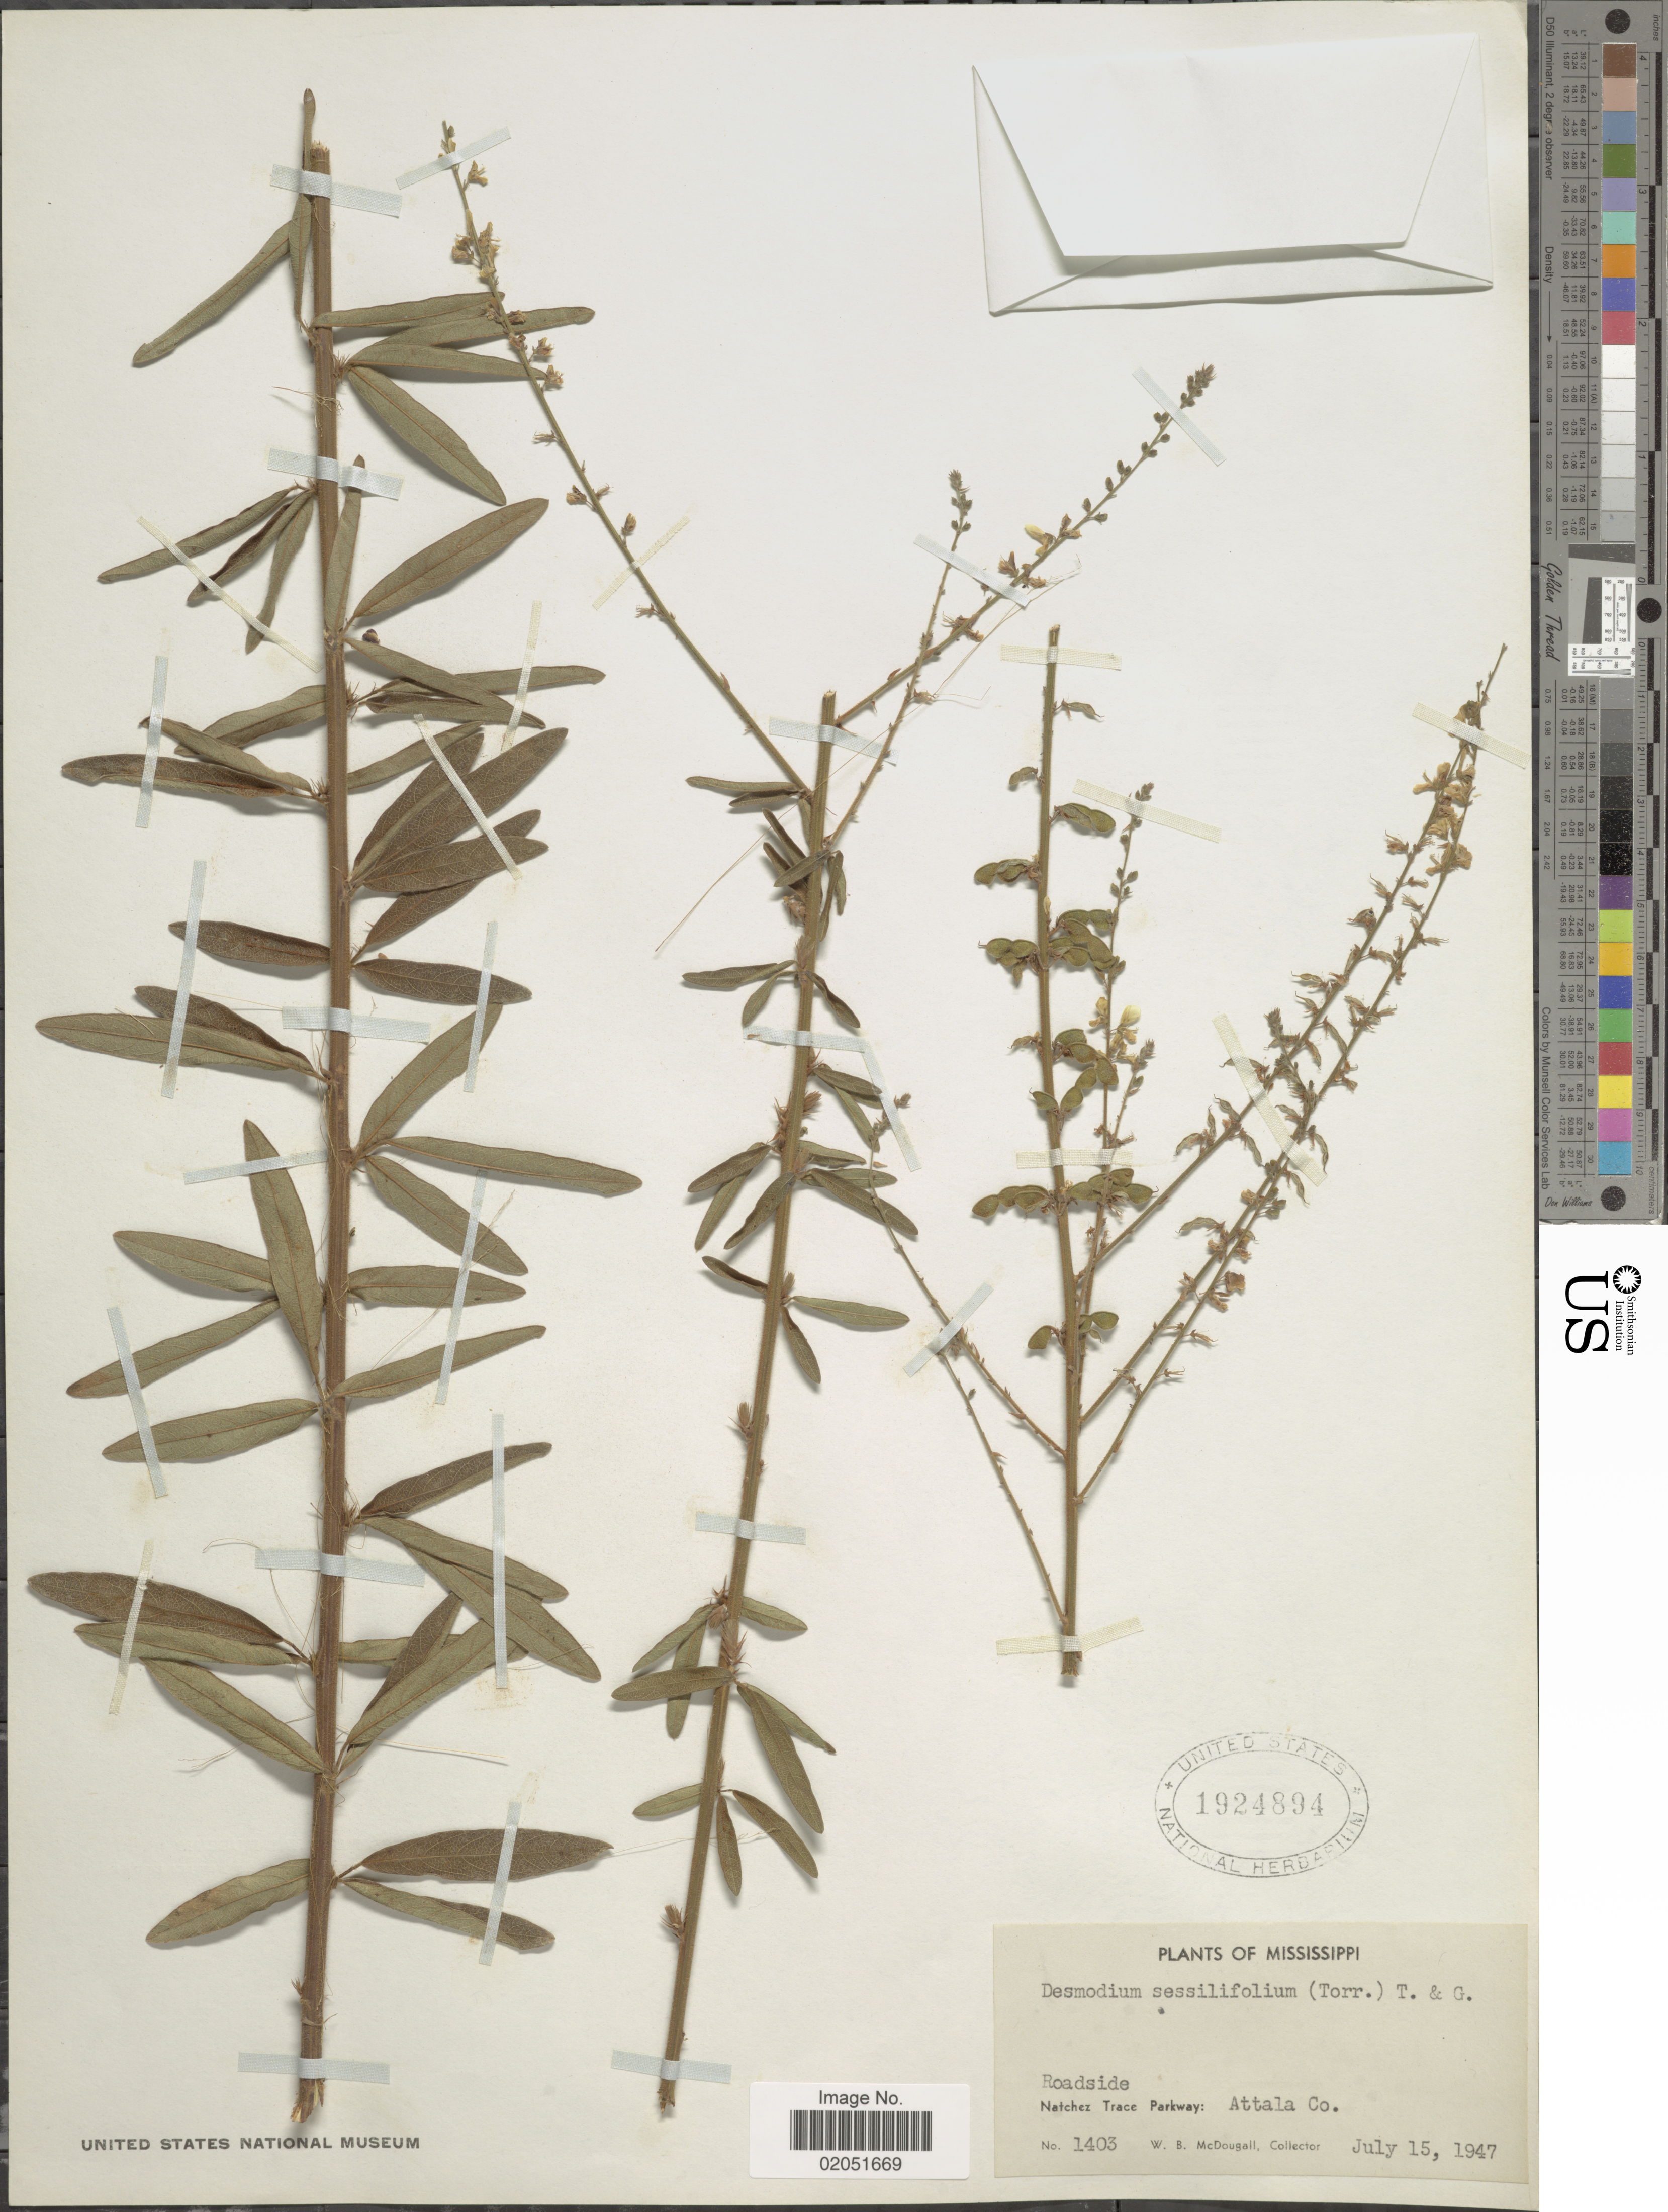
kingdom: Plantae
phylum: Tracheophyta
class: Magnoliopsida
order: Fabales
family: Fabaceae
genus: Desmodium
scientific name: Desmodium sessilifolium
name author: Torr. & A. Gray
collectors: W. B. McDougall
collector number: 1403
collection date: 1947-07-15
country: United States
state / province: Mississippi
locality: Roadside, Natchez Trace Parkway: Attala Co.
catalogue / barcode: US 1924894